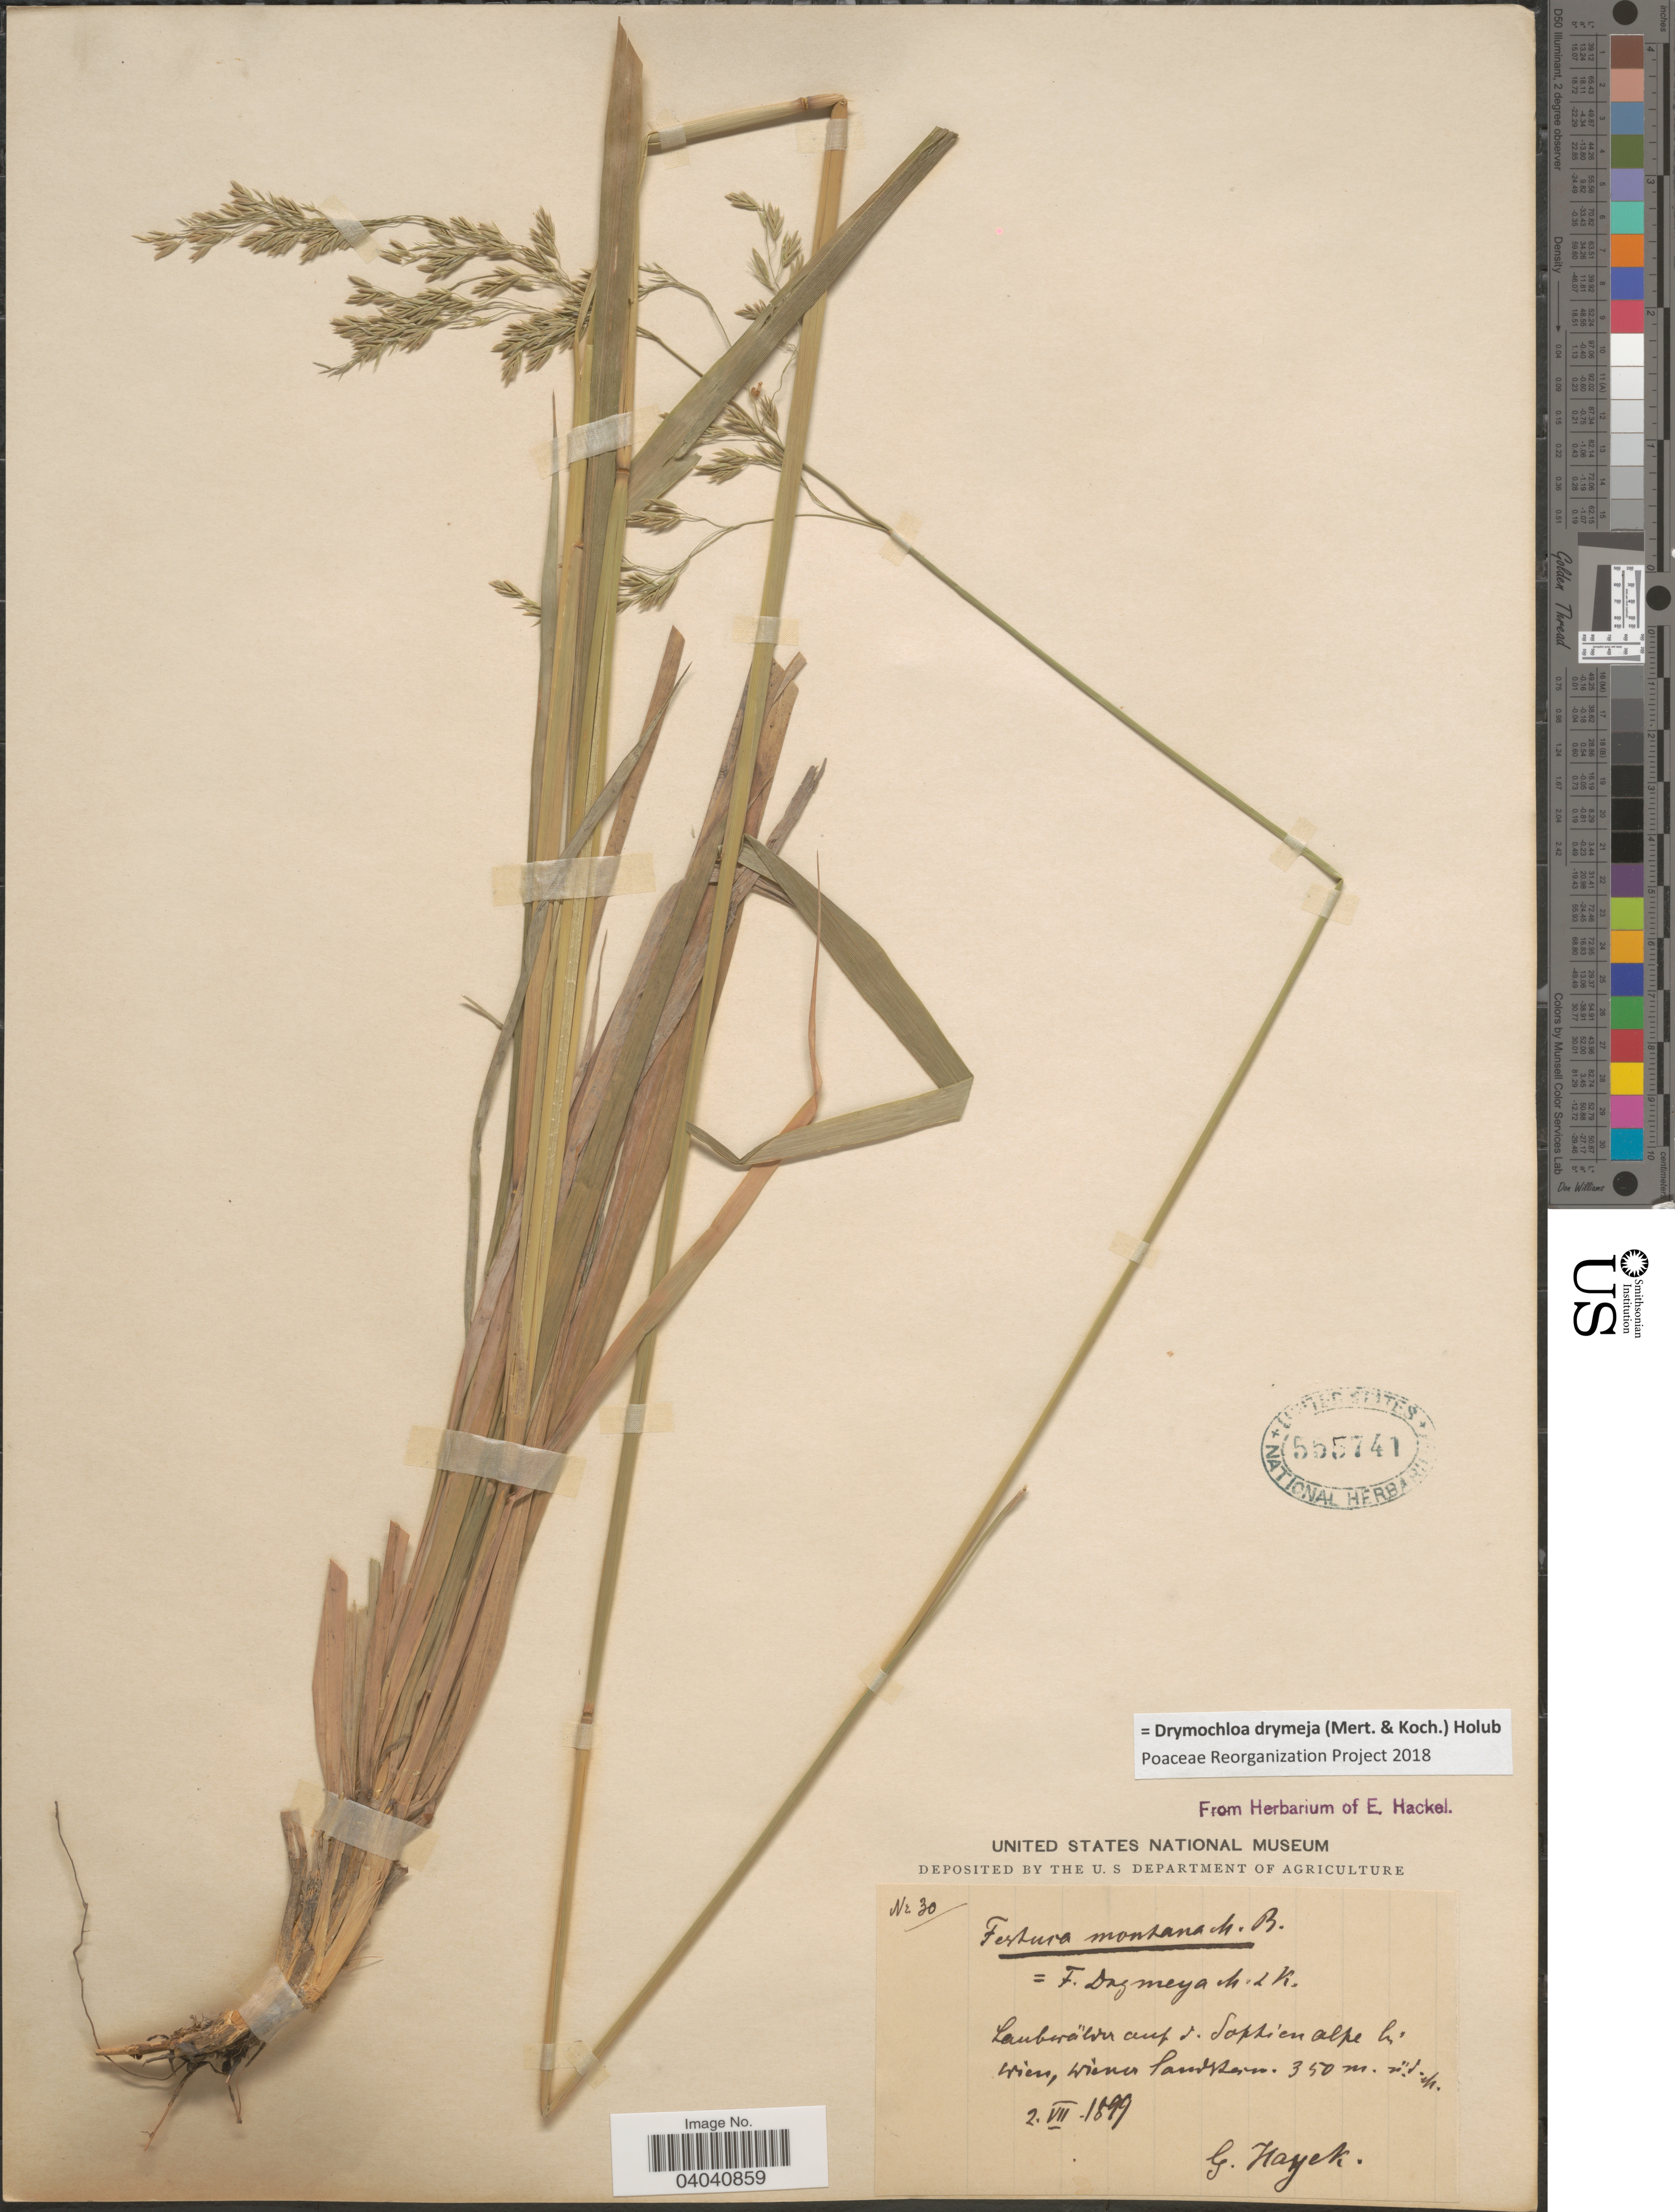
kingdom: Plantae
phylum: Tracheophyta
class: Liliopsida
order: Poales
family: Poaceae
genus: Drymochloa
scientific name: Drymochloa drymeja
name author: (Mert. & W.D.J. Koch) Holub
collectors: Hayek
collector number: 30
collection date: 1899-07-02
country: Austria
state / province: Wien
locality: Lauberälder auf d. Sappien Alpe bi Wien, Wiener Landsleisen. [interpreted]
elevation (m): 350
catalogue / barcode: US 555741